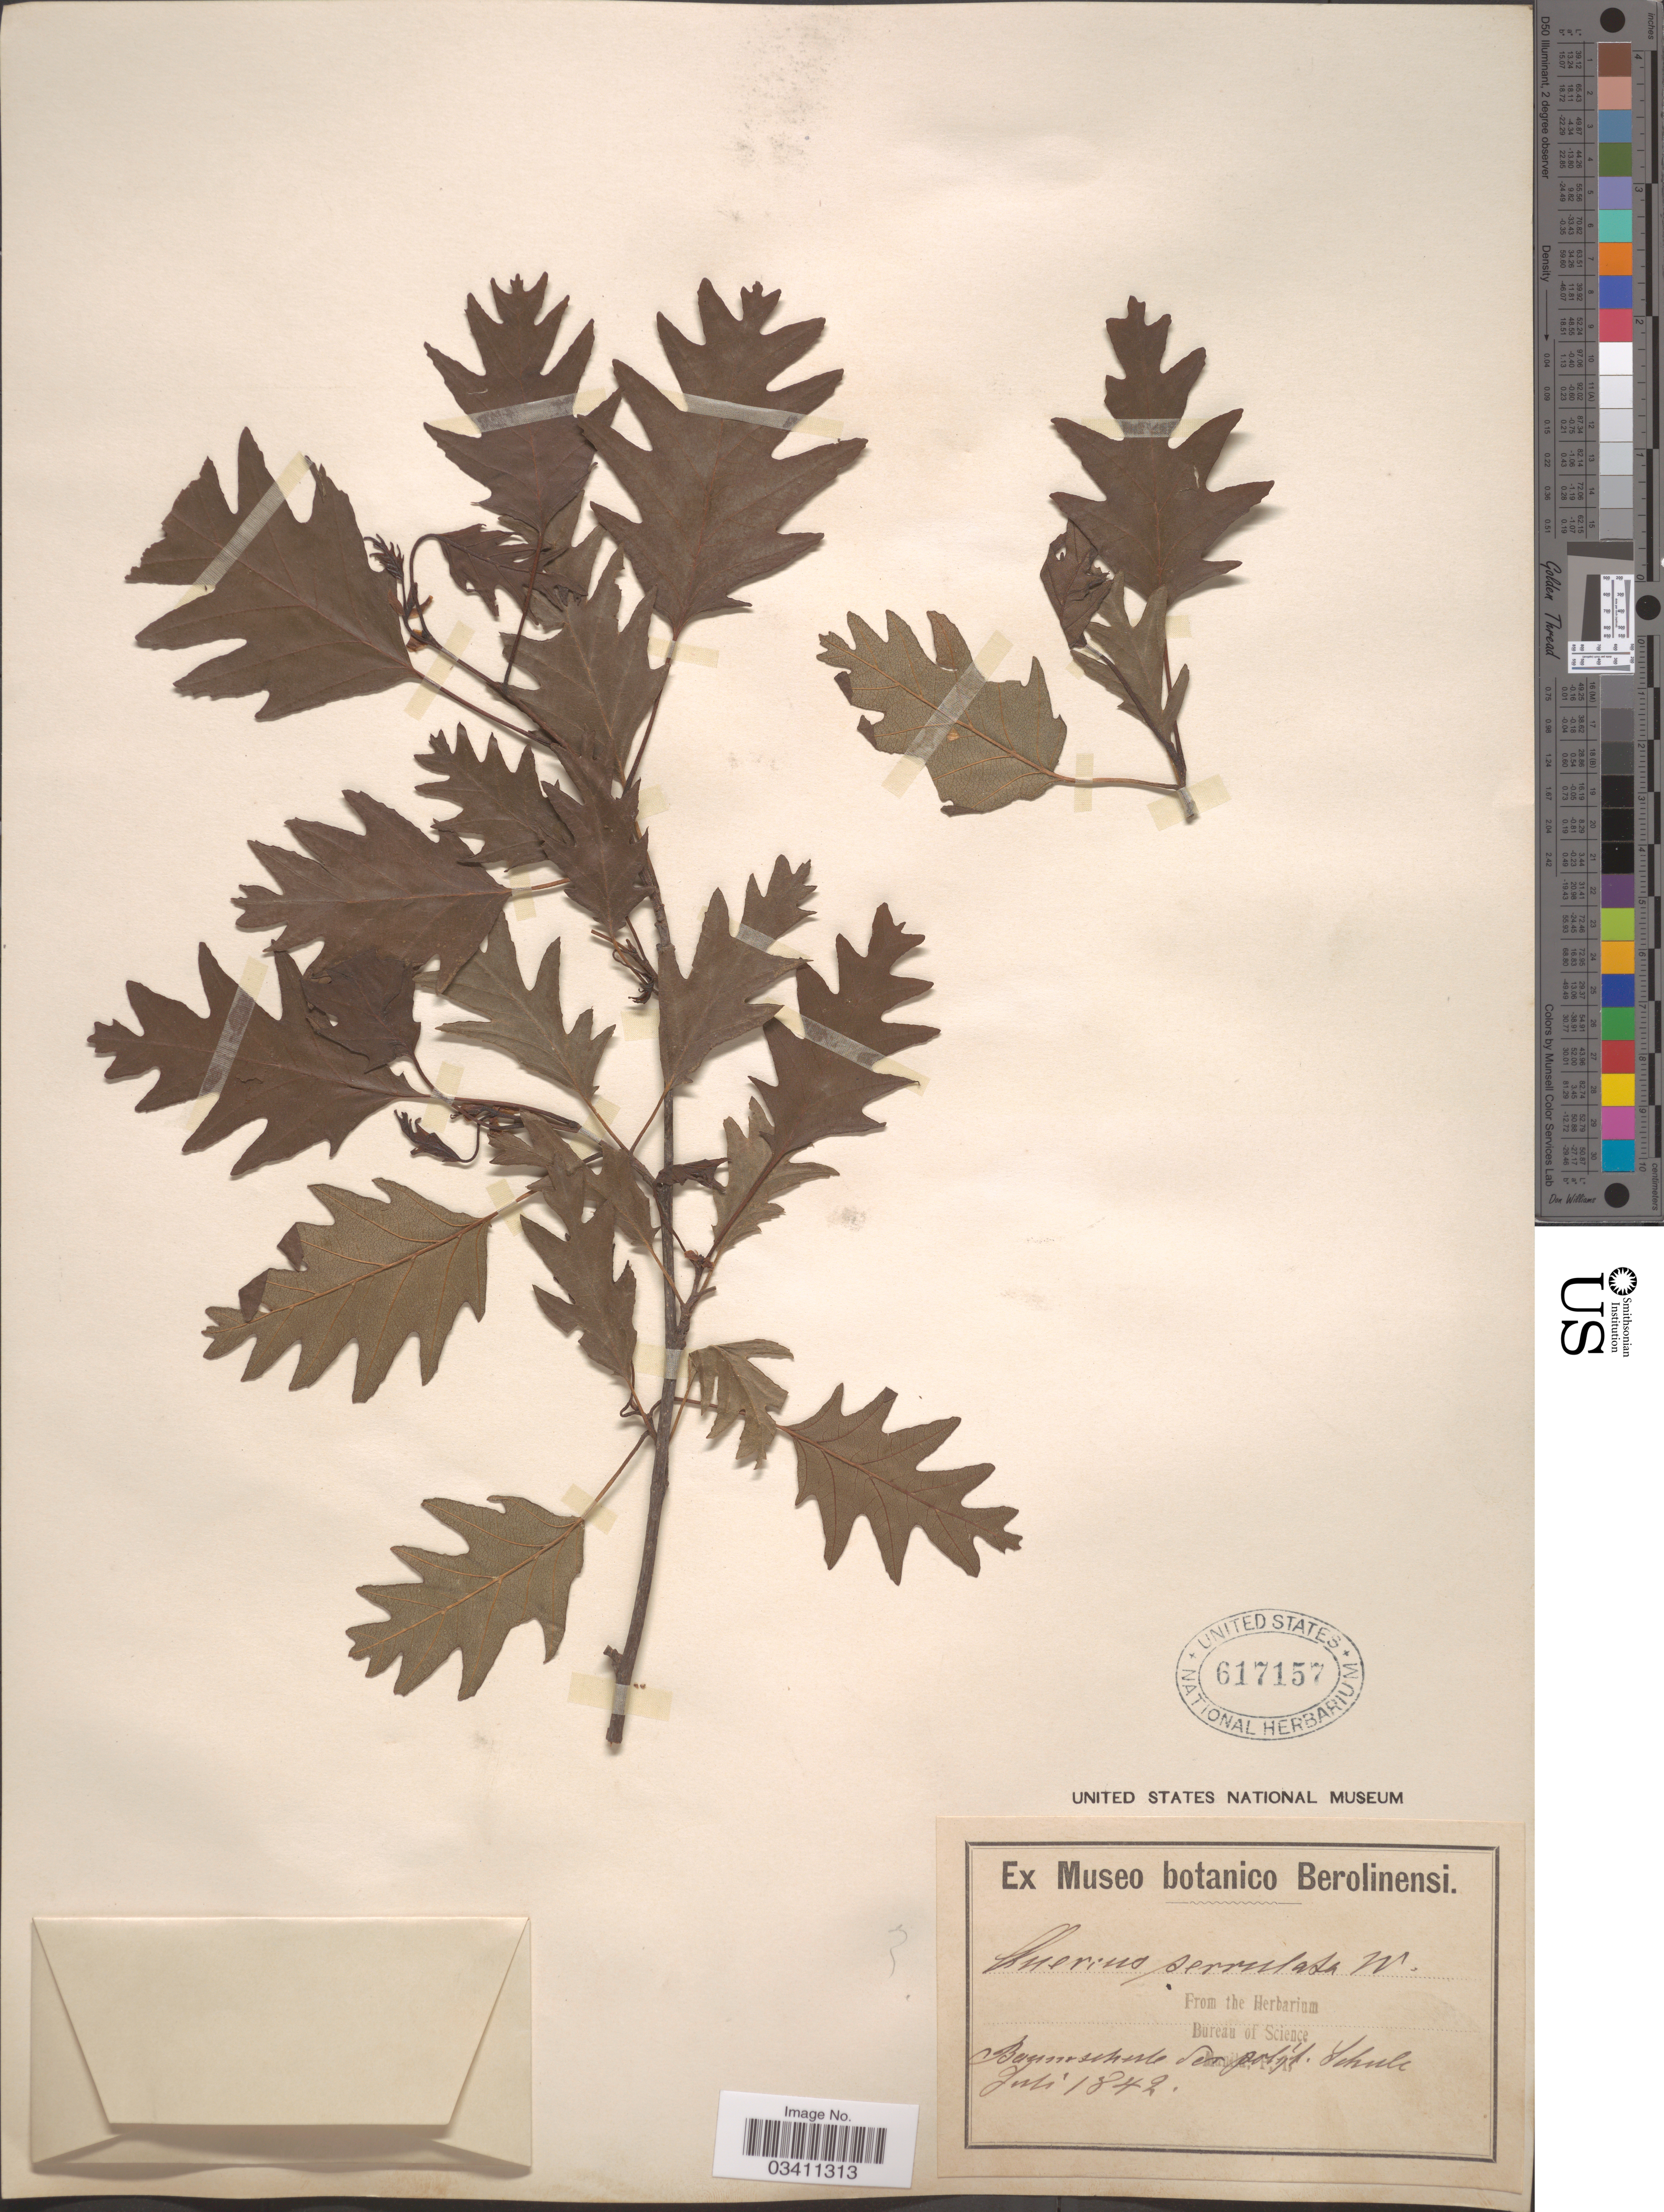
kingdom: Plantae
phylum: Tracheophyta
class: Magnoliopsida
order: Fagales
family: Fagaceae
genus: Quercus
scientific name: Quercus sp.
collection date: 1842-07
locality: Bounerschule der polijt. Schule. [interpreted]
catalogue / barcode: US 617157